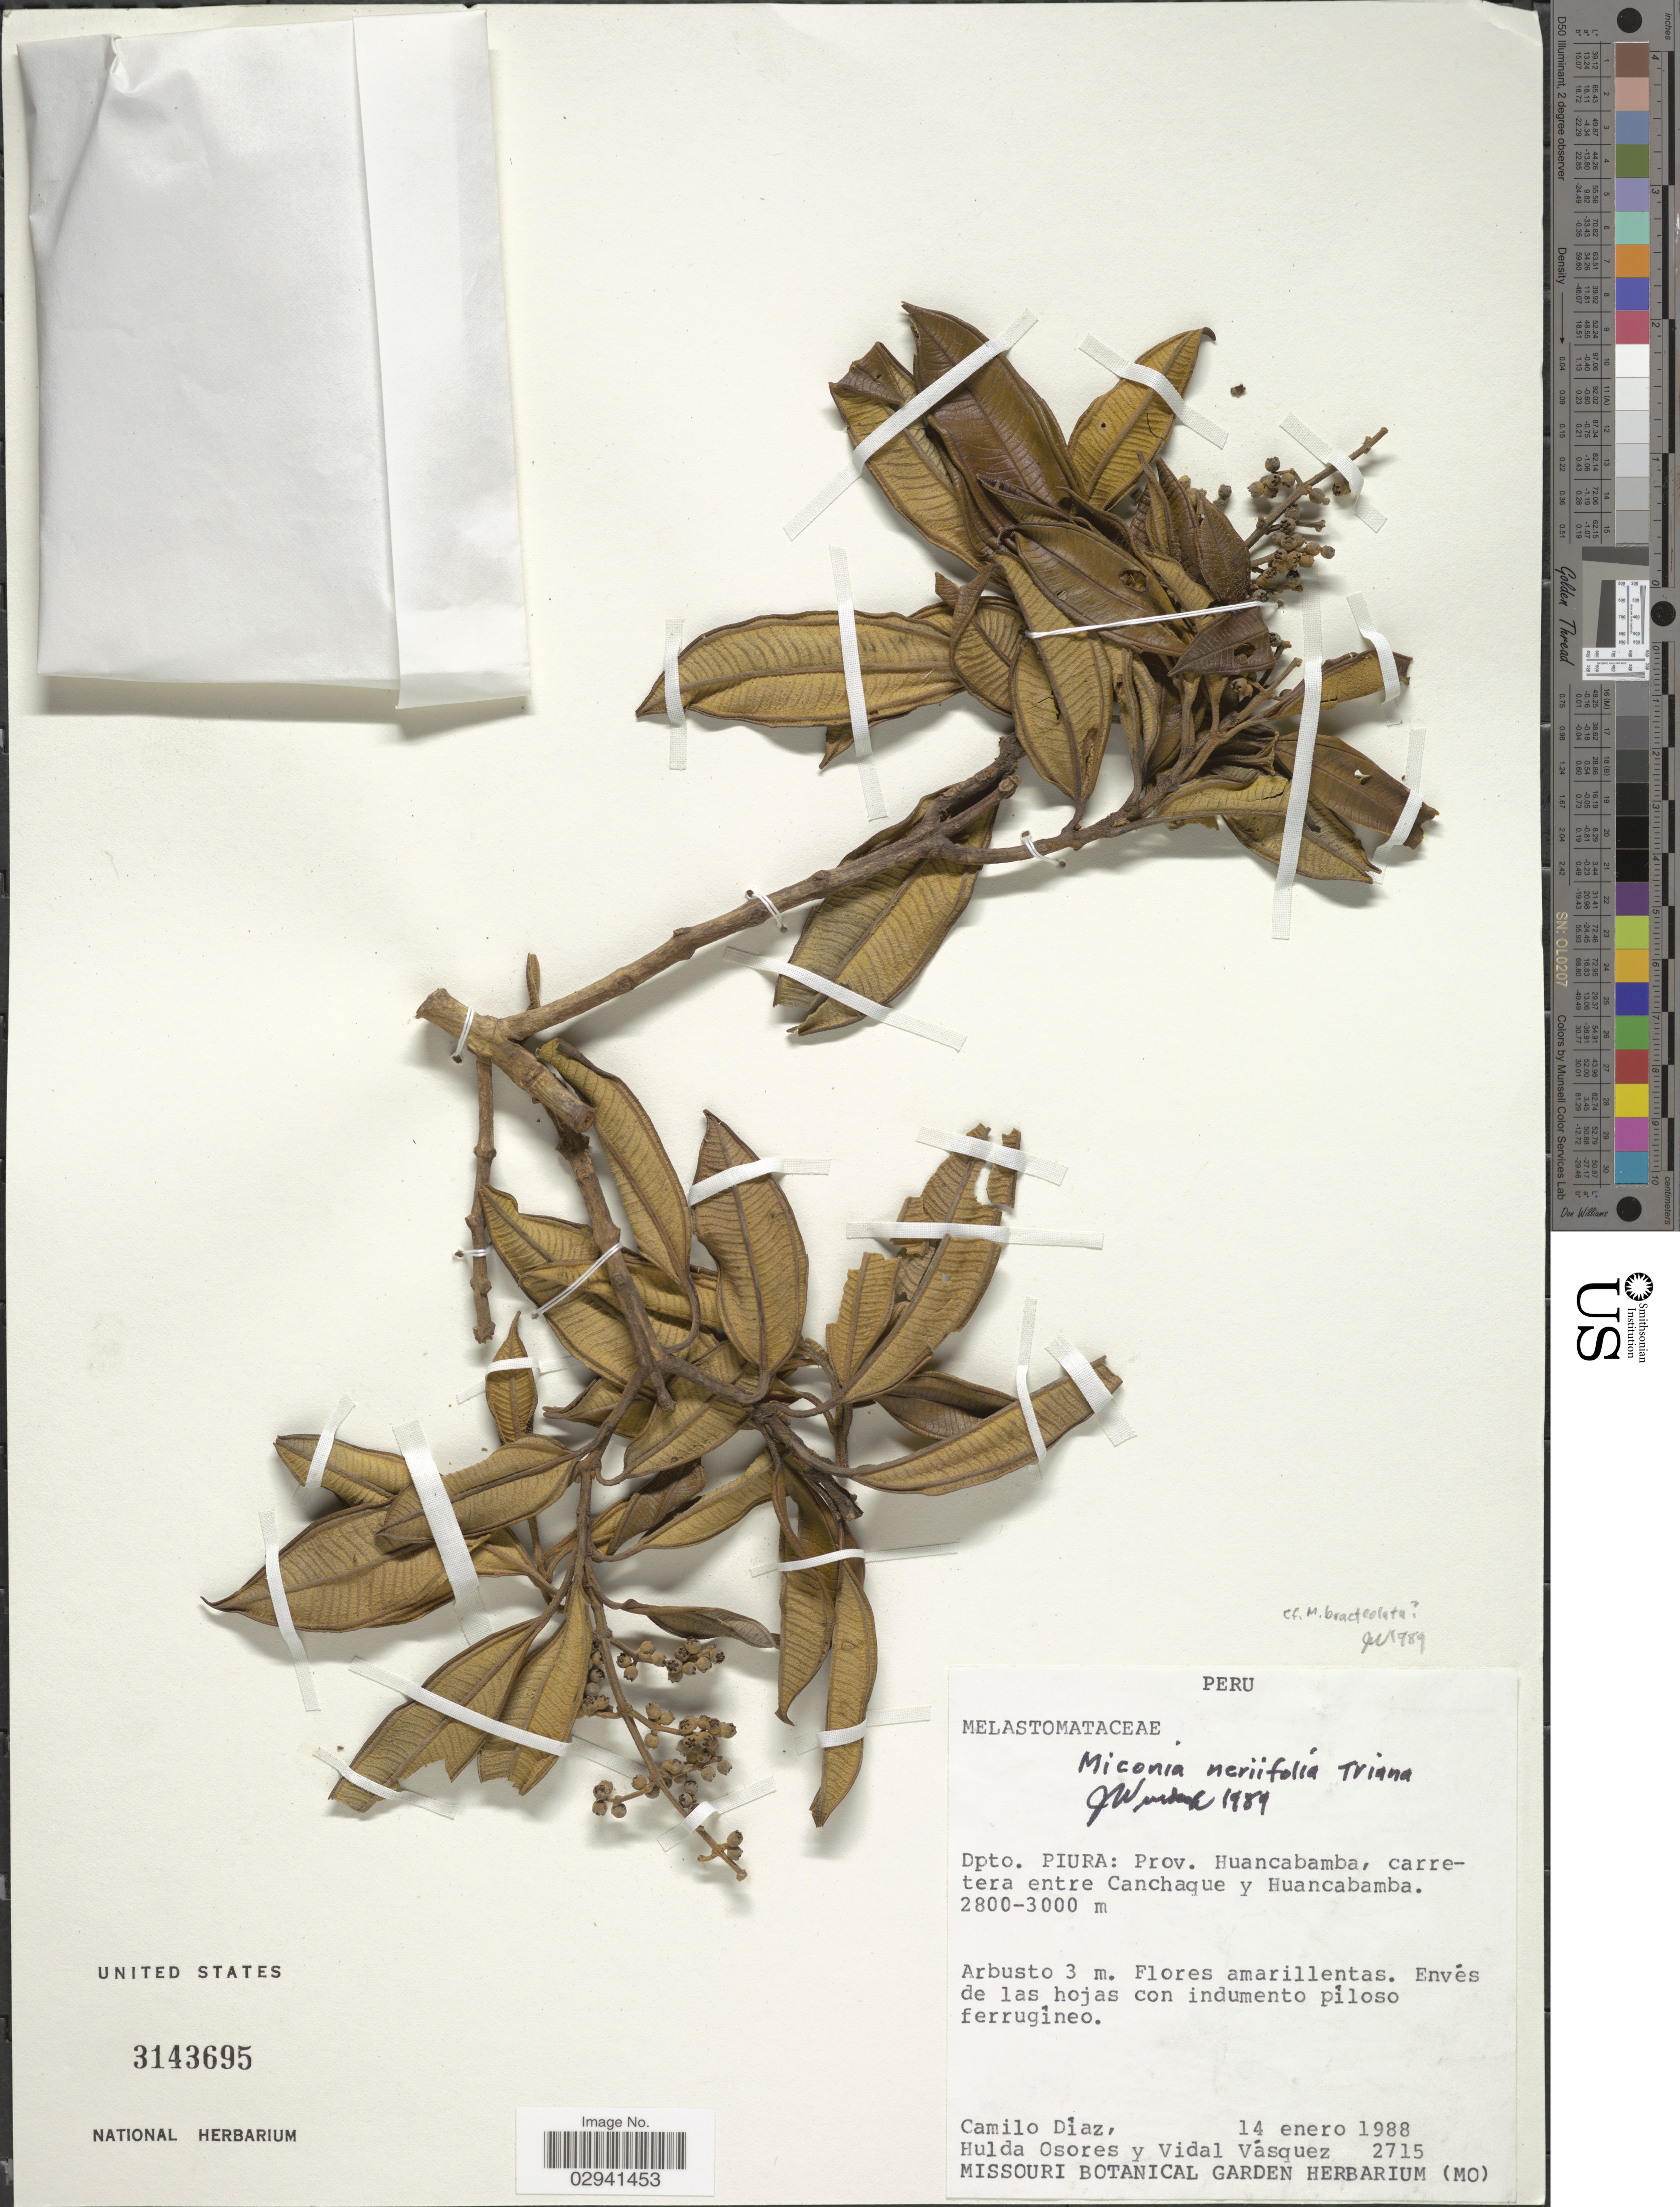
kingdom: Plantae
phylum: Tracheophyta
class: Magnoliopsida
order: Myrtales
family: Melastomataceae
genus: Miconia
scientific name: Miconia neriifolia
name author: Triana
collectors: C. Díaz, H. Osores & V. Vasquez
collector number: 2715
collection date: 1988-01-14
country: Peru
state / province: Piura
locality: Prov. Huancabamba, carretera entre Canchaque y Huancabamba.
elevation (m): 2800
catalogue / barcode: US 3143695